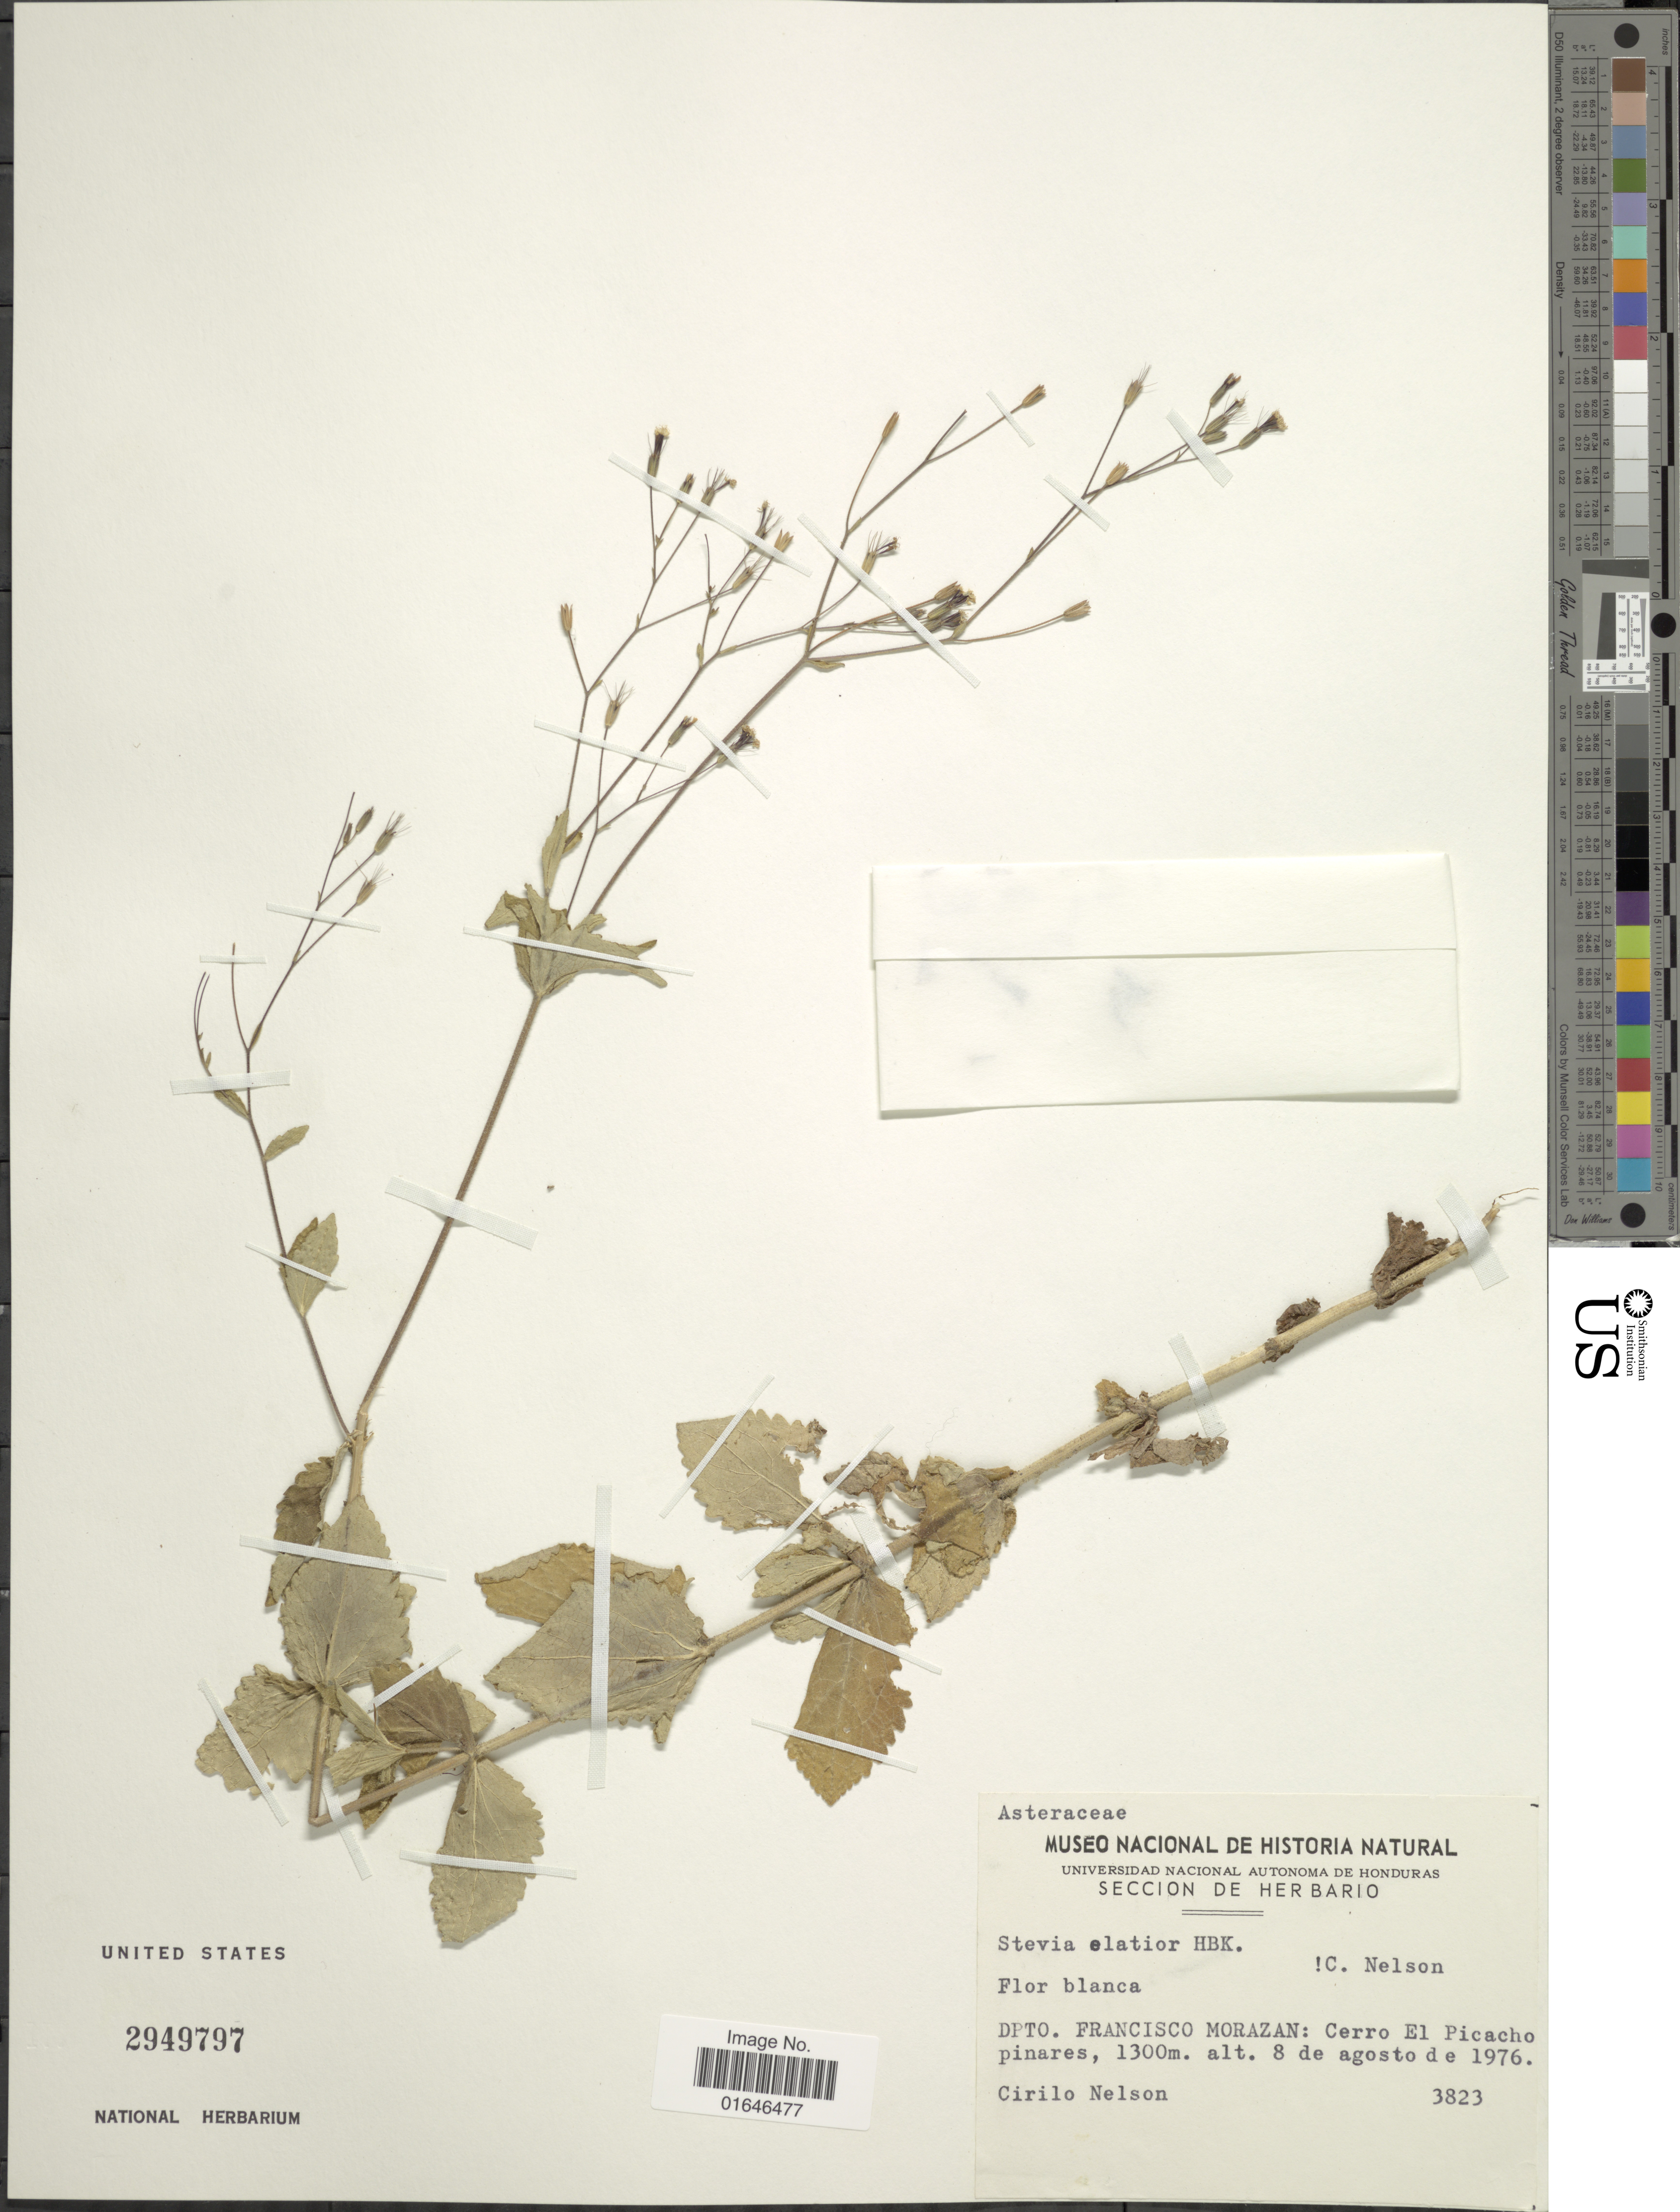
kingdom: Plantae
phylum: Tracheophyta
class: Magnoliopsida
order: Asterales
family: Asteraceae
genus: Stevia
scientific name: Stevia elatior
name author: Kunth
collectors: C. H. Nelson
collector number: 3823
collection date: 1976-08-08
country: Honduras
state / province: Fco. Morazán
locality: Cerro el Picacho pinares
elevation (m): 1300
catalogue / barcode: US 2949797